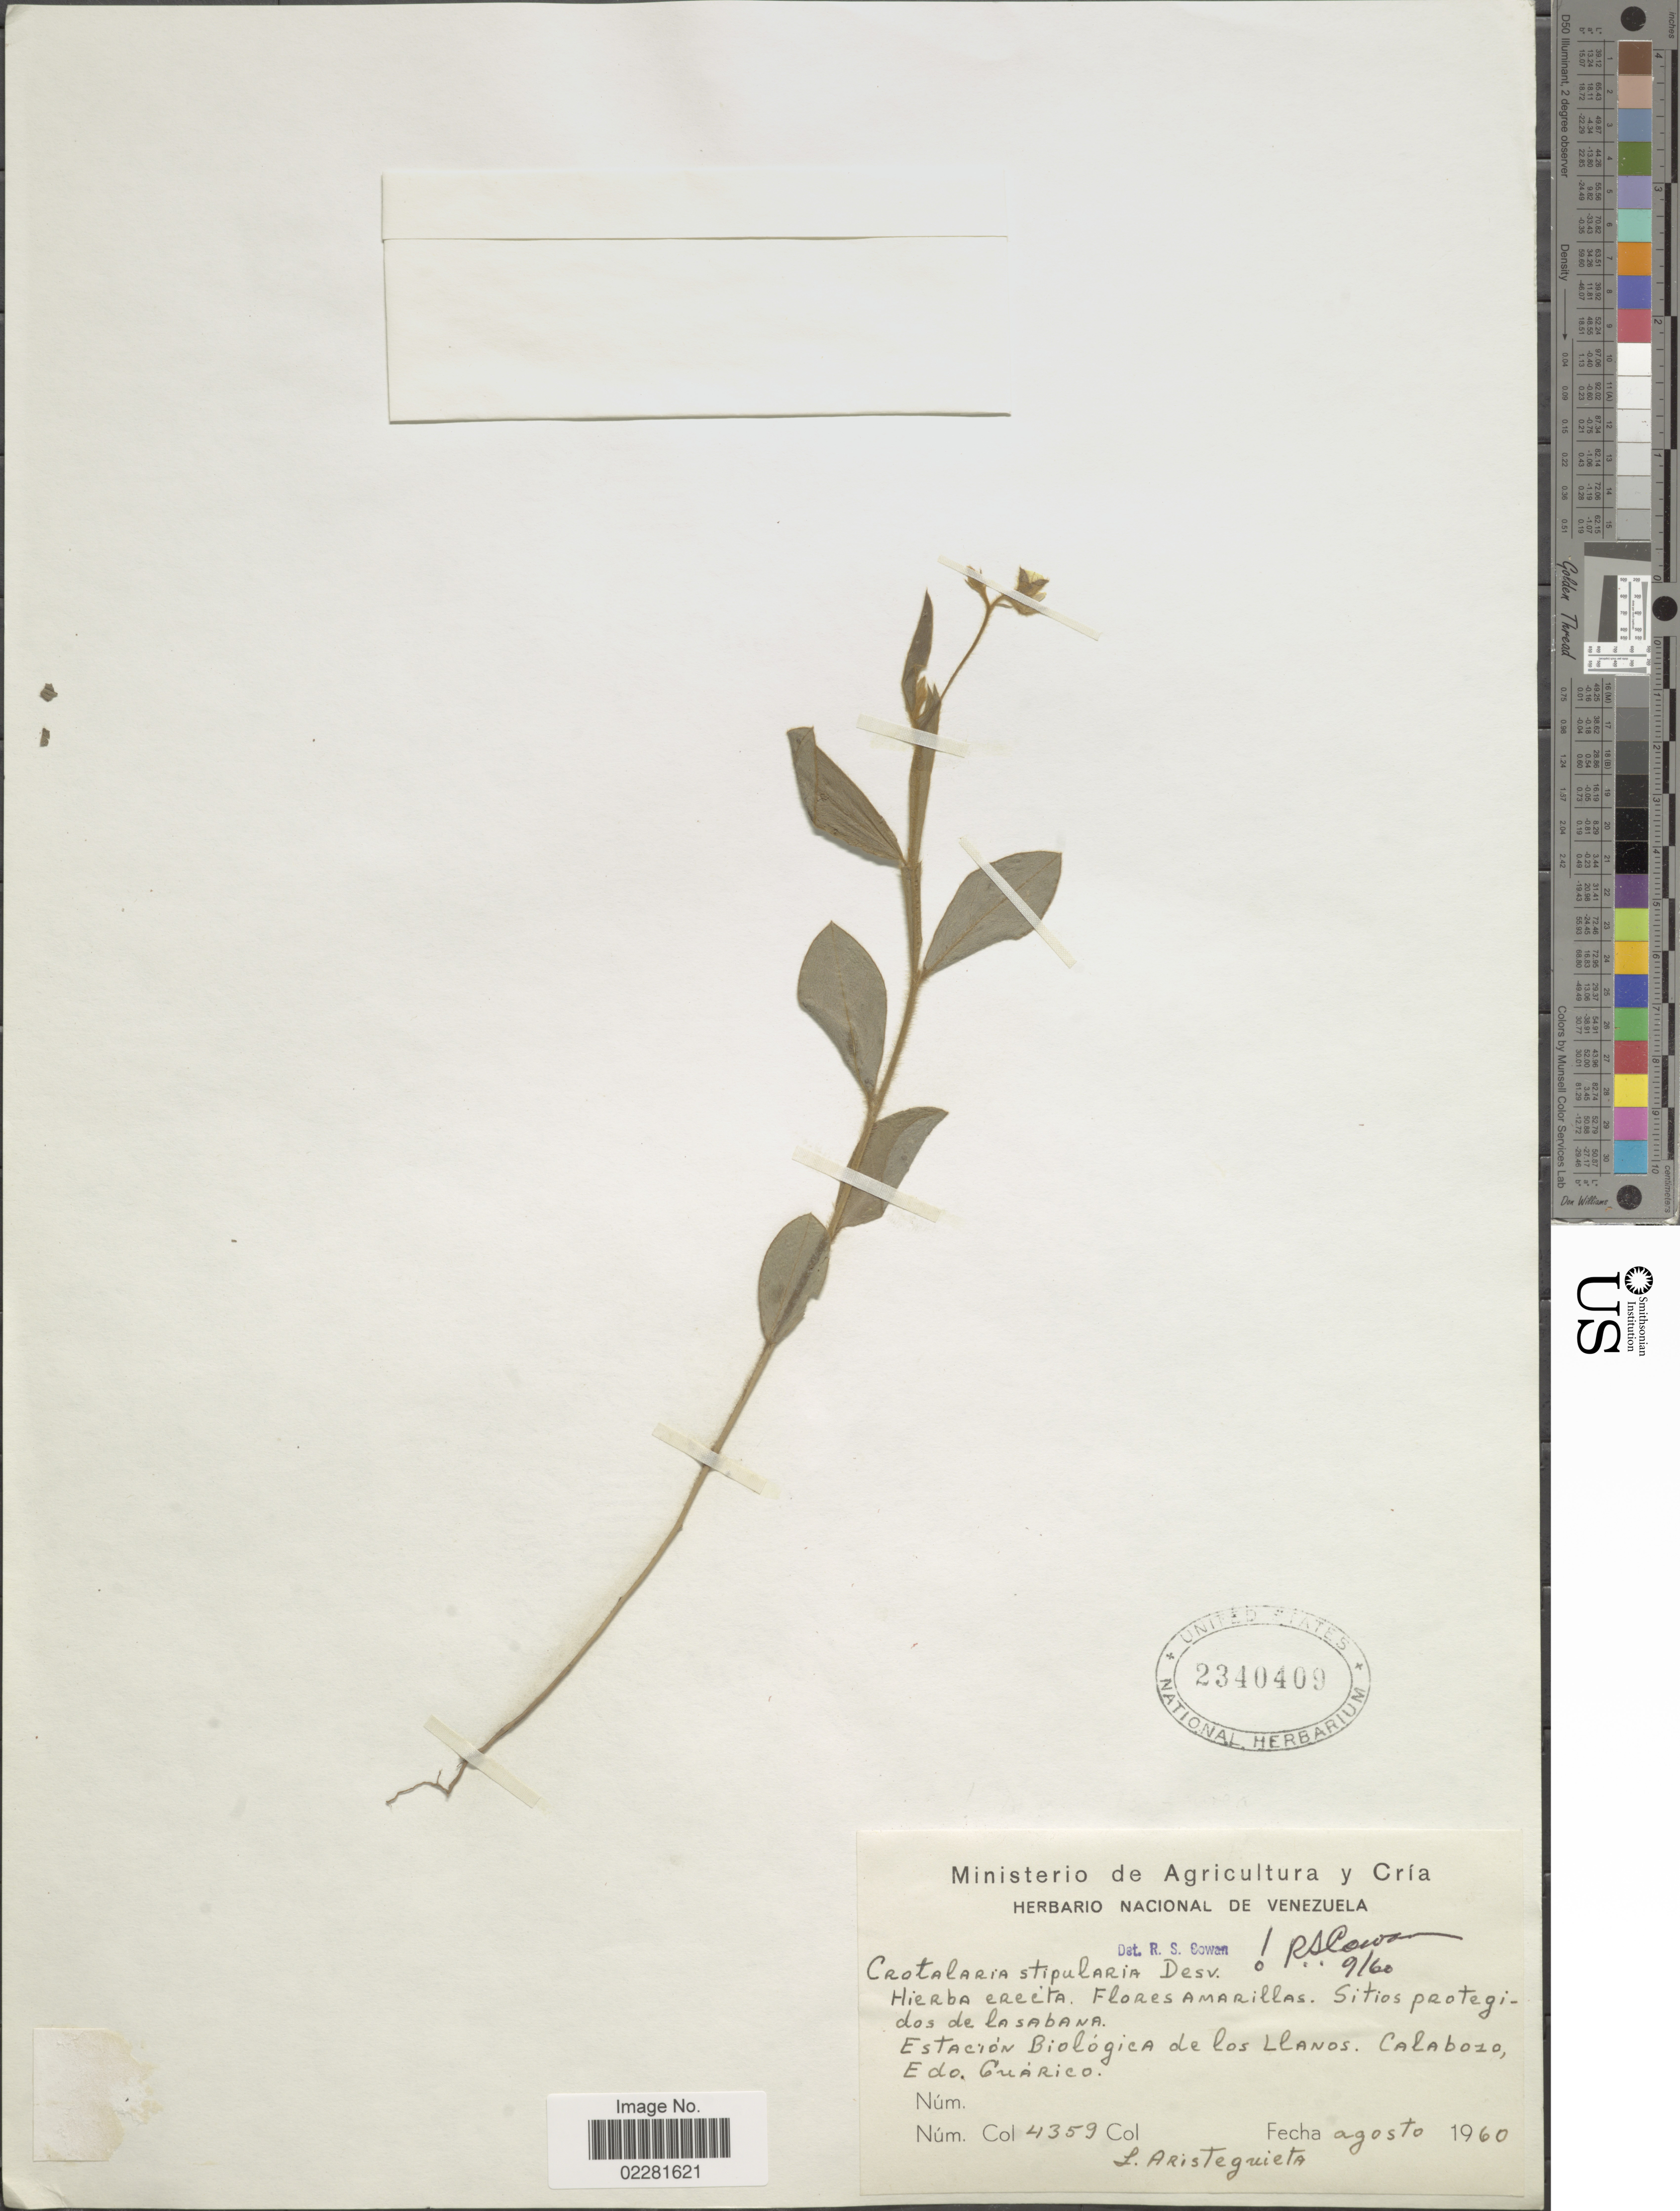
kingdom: Plantae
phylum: Tracheophyta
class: Magnoliopsida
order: Fabales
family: Fabaceae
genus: Crotalaria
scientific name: Crotalaria stipularia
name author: Desv.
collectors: L. Aristeguieta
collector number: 4359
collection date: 1960-08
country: Venezuela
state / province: Guárico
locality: Estacion Biologica de los Llanos, Calabozo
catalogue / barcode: US 2340409